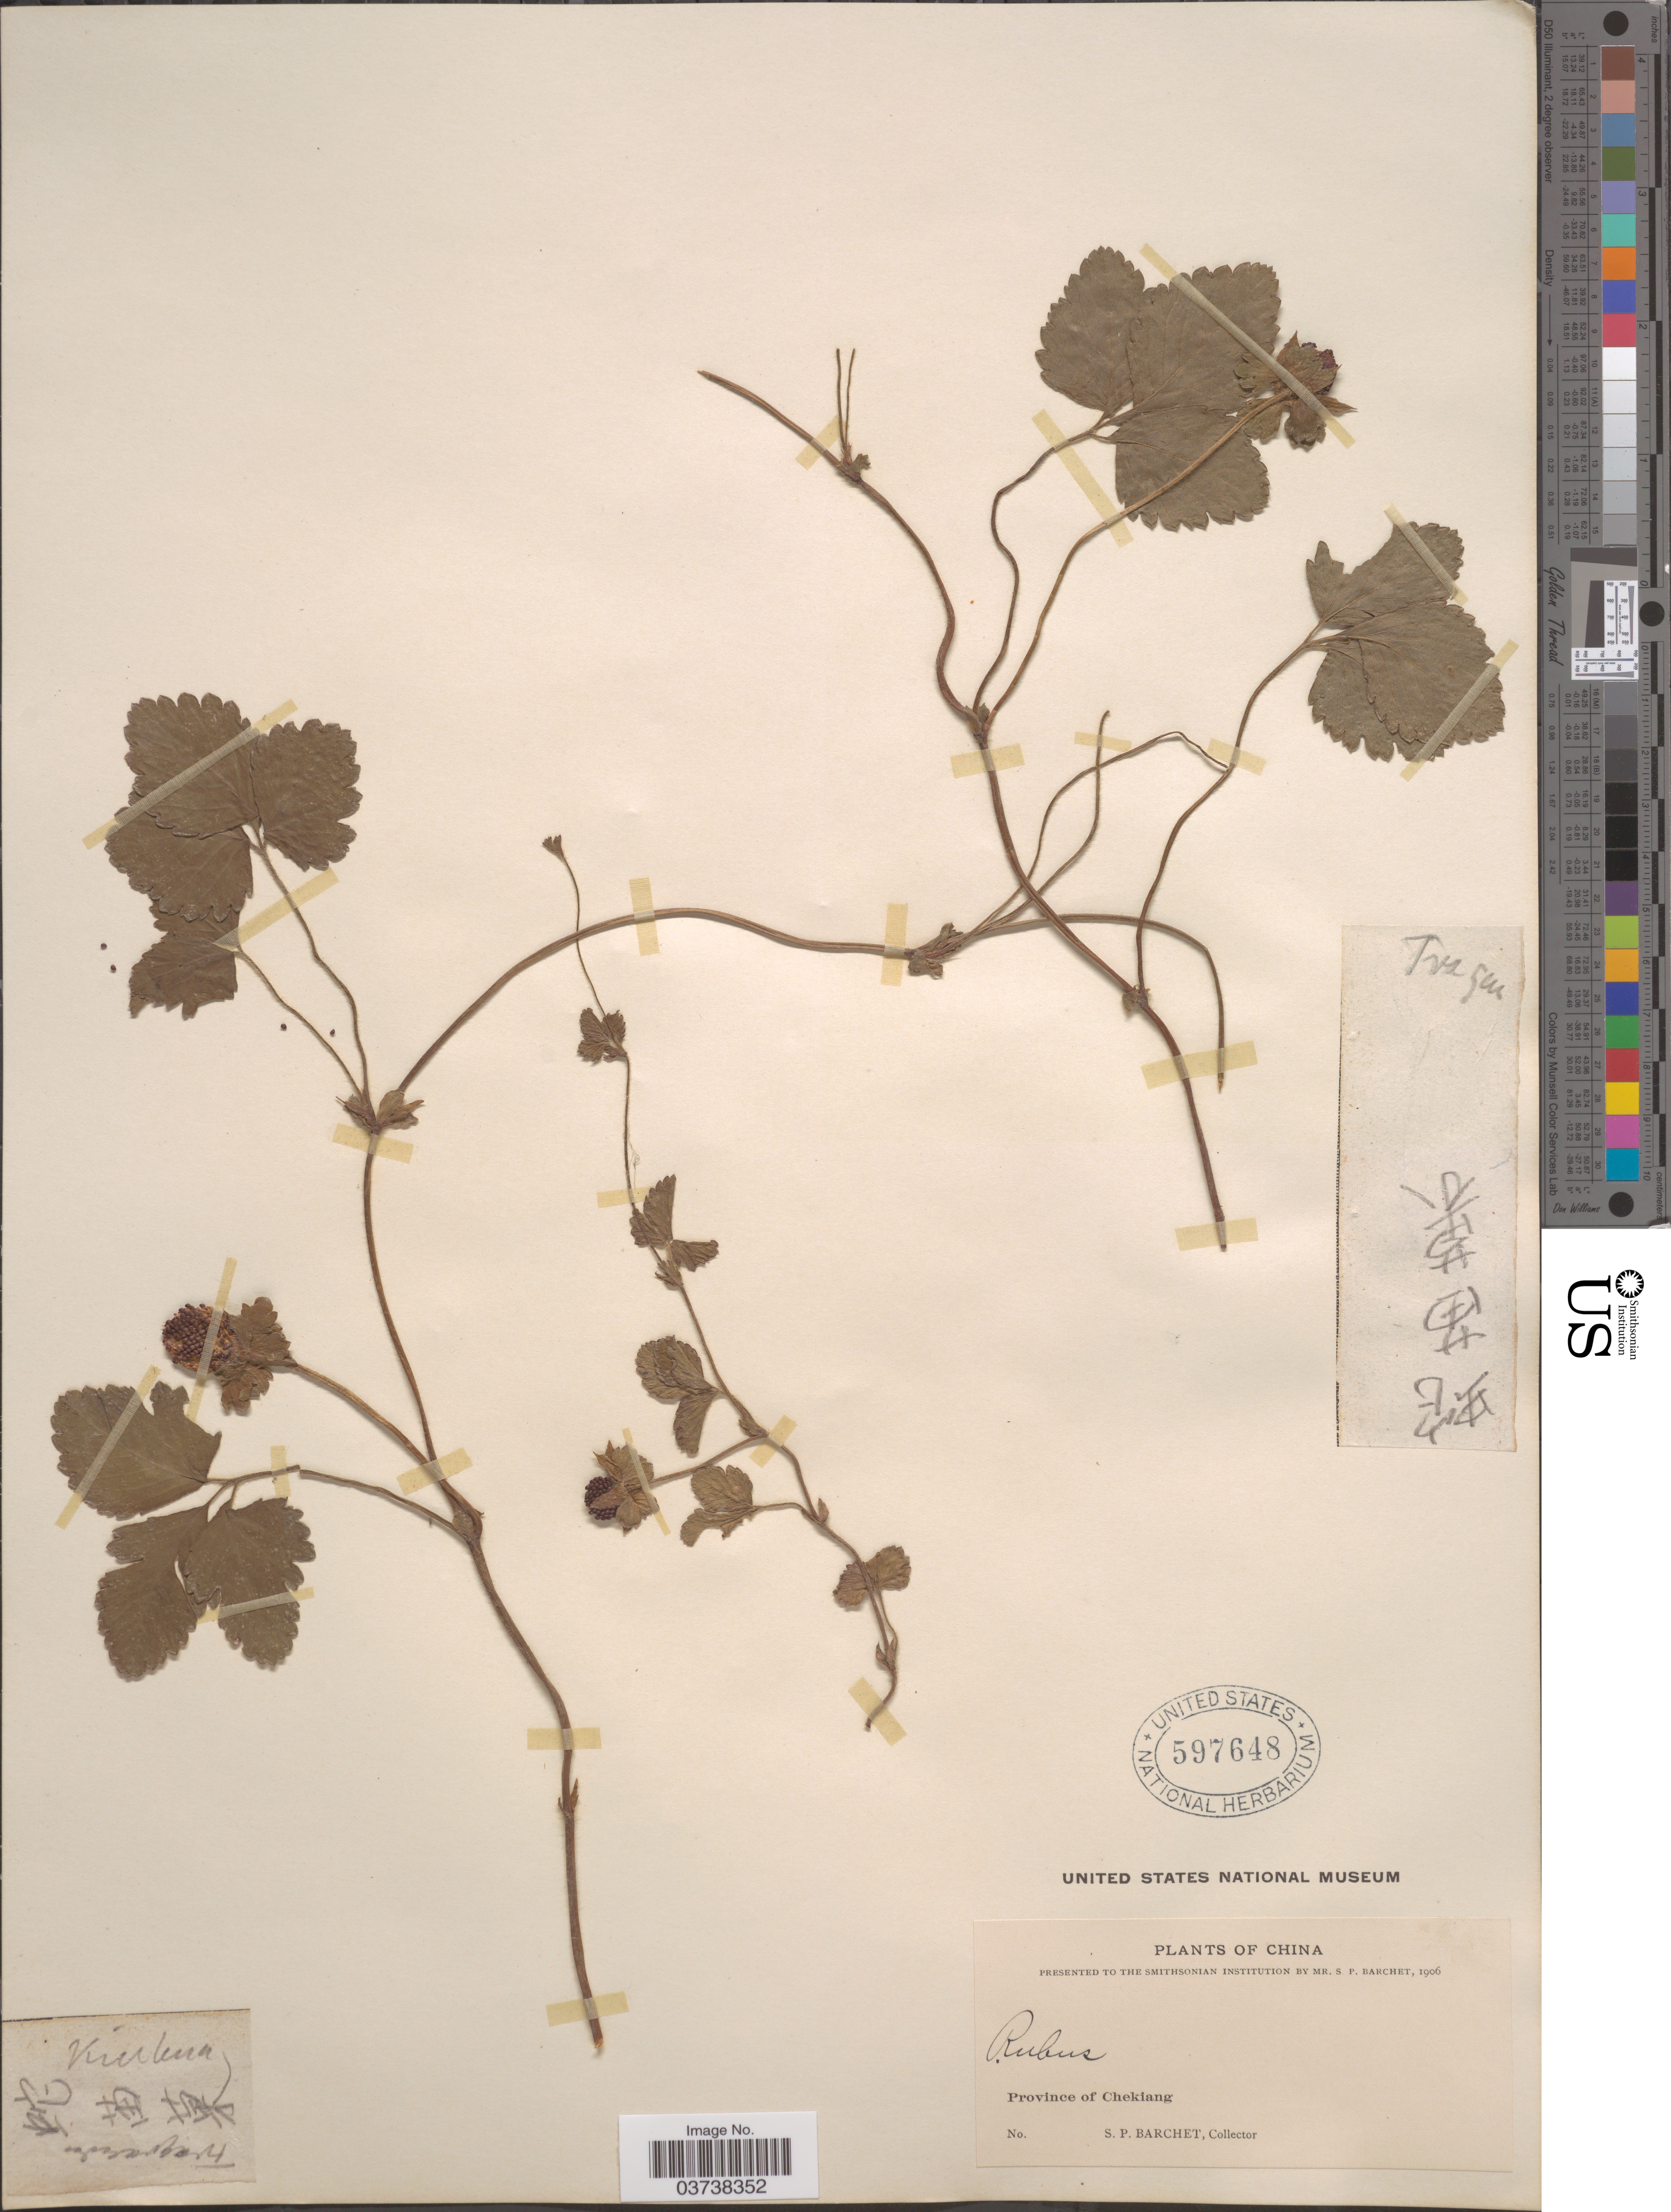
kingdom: Plantae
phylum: Tracheophyta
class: Magnoliopsida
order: Rosales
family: Rosaceae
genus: Potentilla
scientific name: Potentilla indica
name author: (Andrews) Th. Wolf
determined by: Strong, Mark T., (BOT), Smithsonian Institution - National Museum of Natural History (UNITED STATES)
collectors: S. P. Barchet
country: China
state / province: Zhejiang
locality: Province of Chekiang.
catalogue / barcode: US 597648